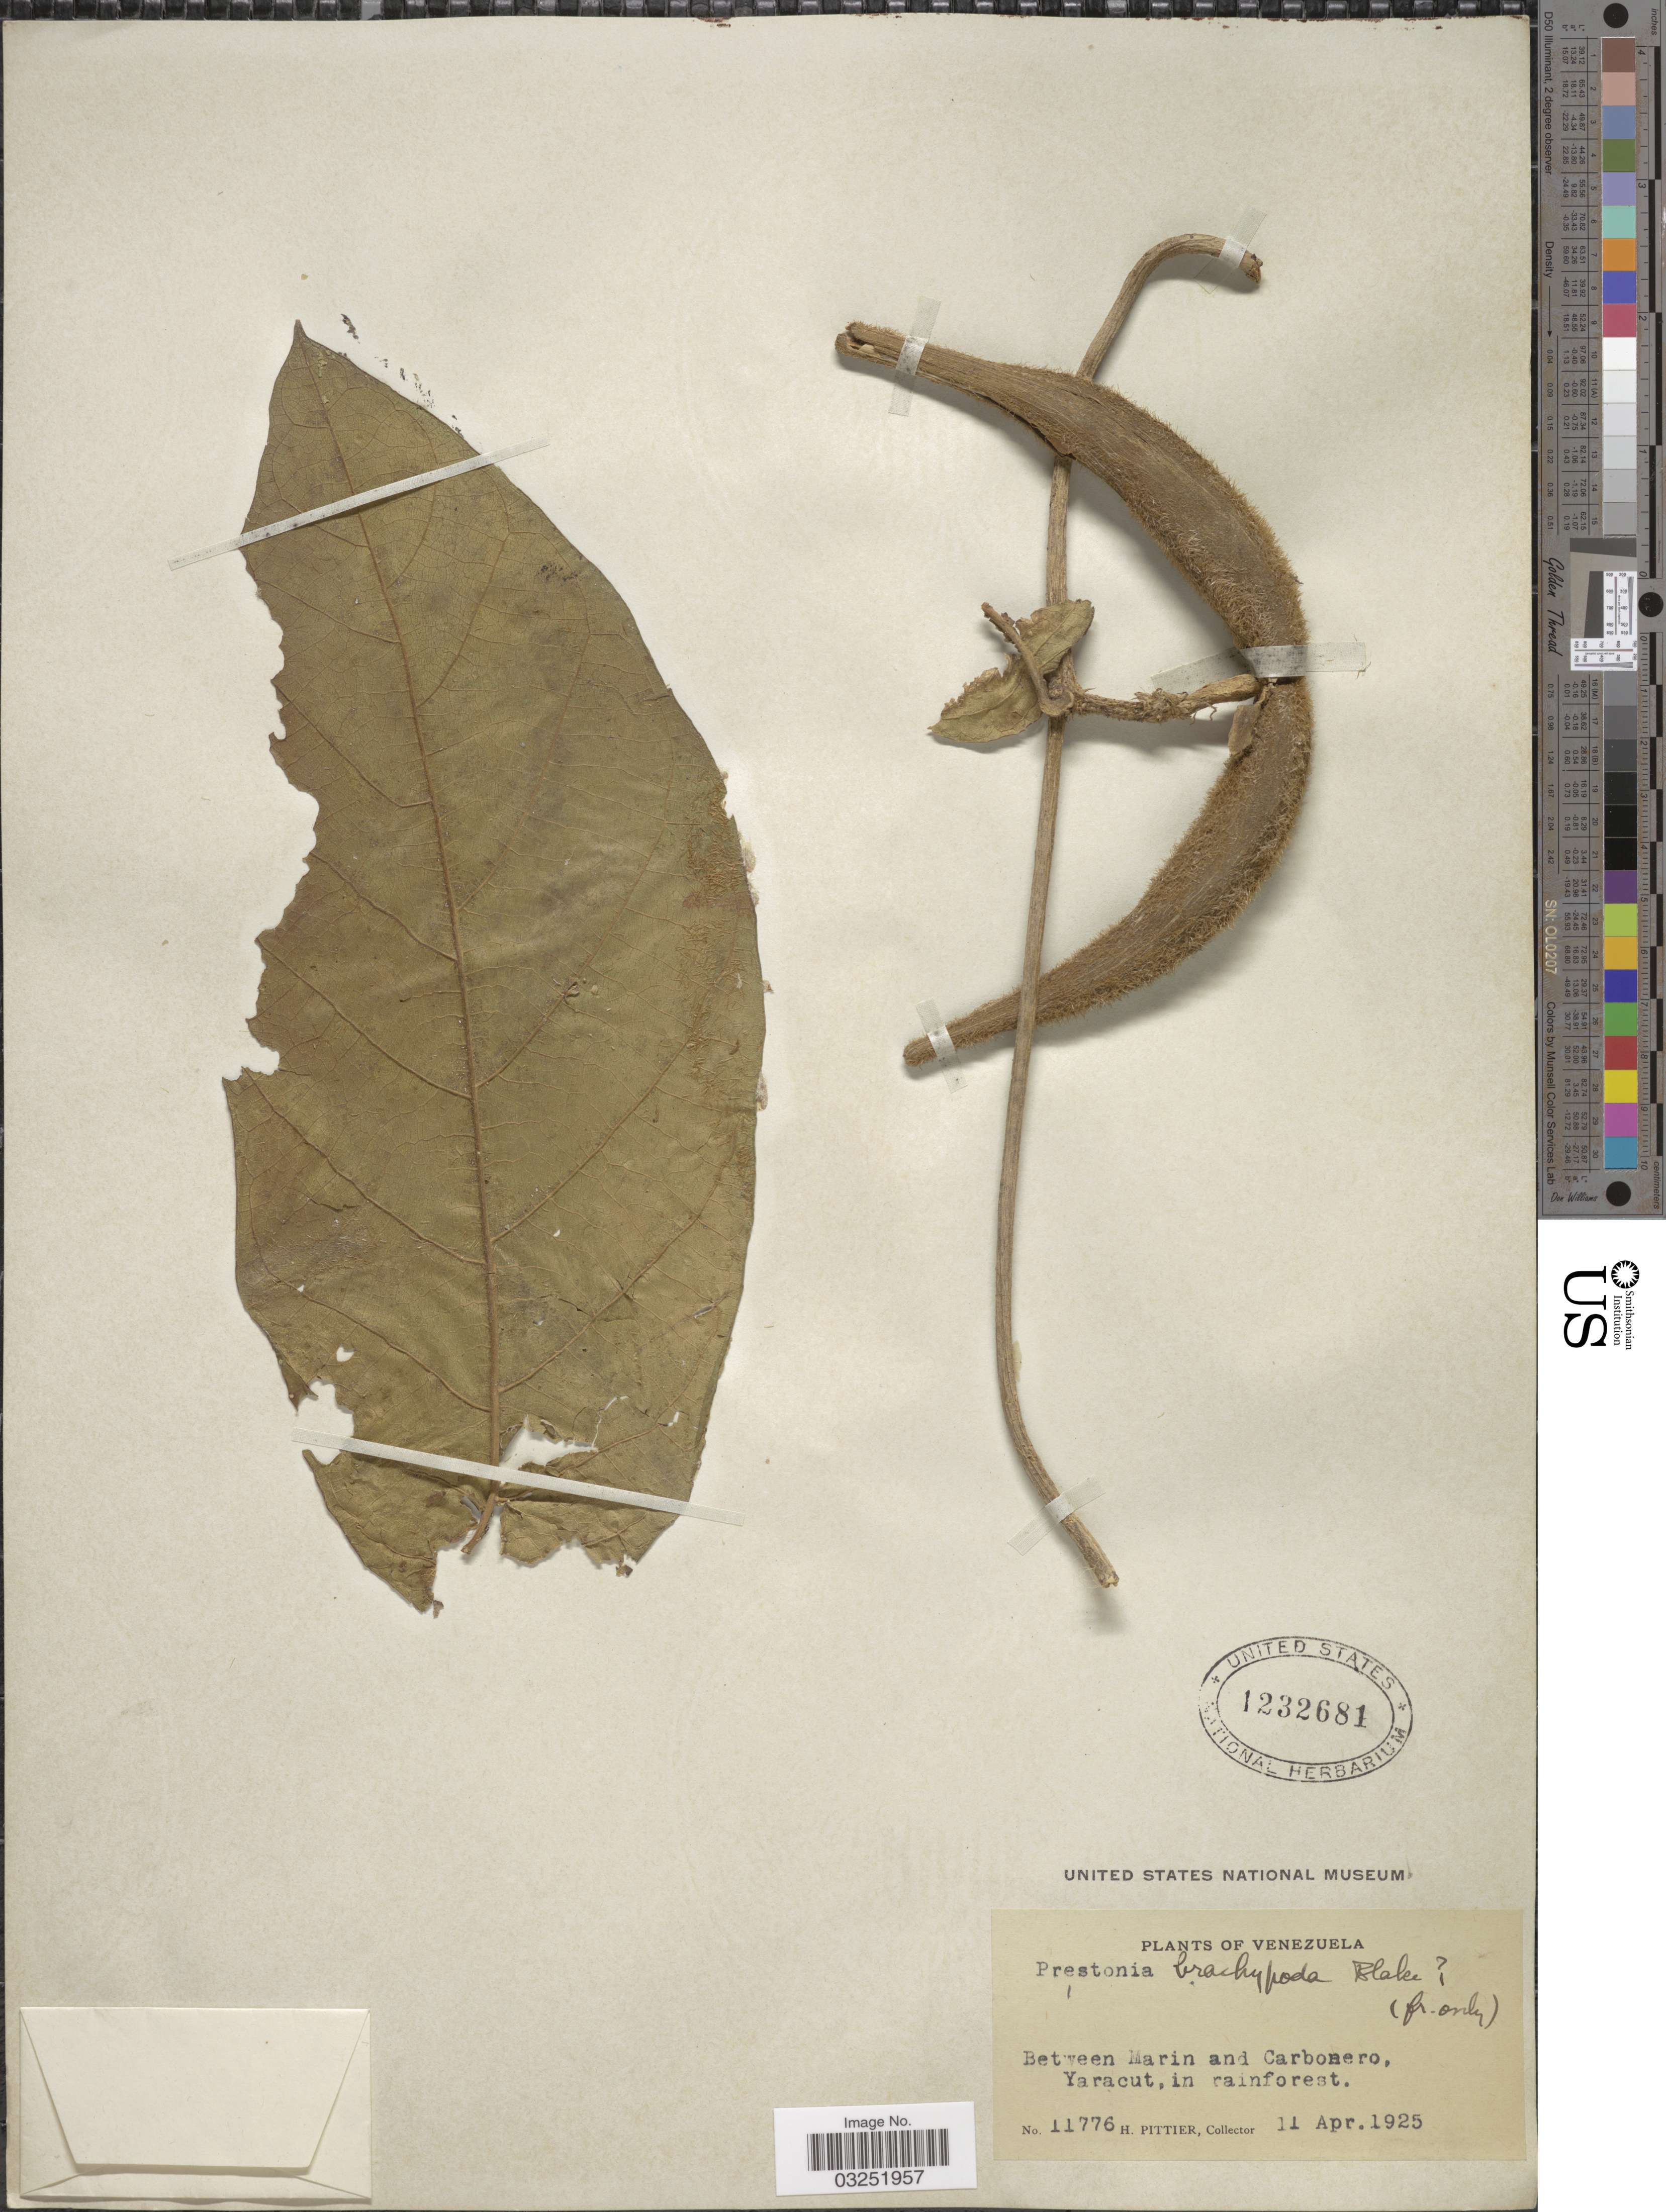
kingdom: Plantae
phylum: Tracheophyta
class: Magnoliopsida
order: Gentianales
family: Apocynaceae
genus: Prestonia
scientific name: Prestonia brachypoda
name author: S.F. Blake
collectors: H. F. Pittier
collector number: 11776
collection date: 1925-04-11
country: Venezuela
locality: Between Marin and Carbonero, Yaracut, in rainforest.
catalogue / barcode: US 1232681